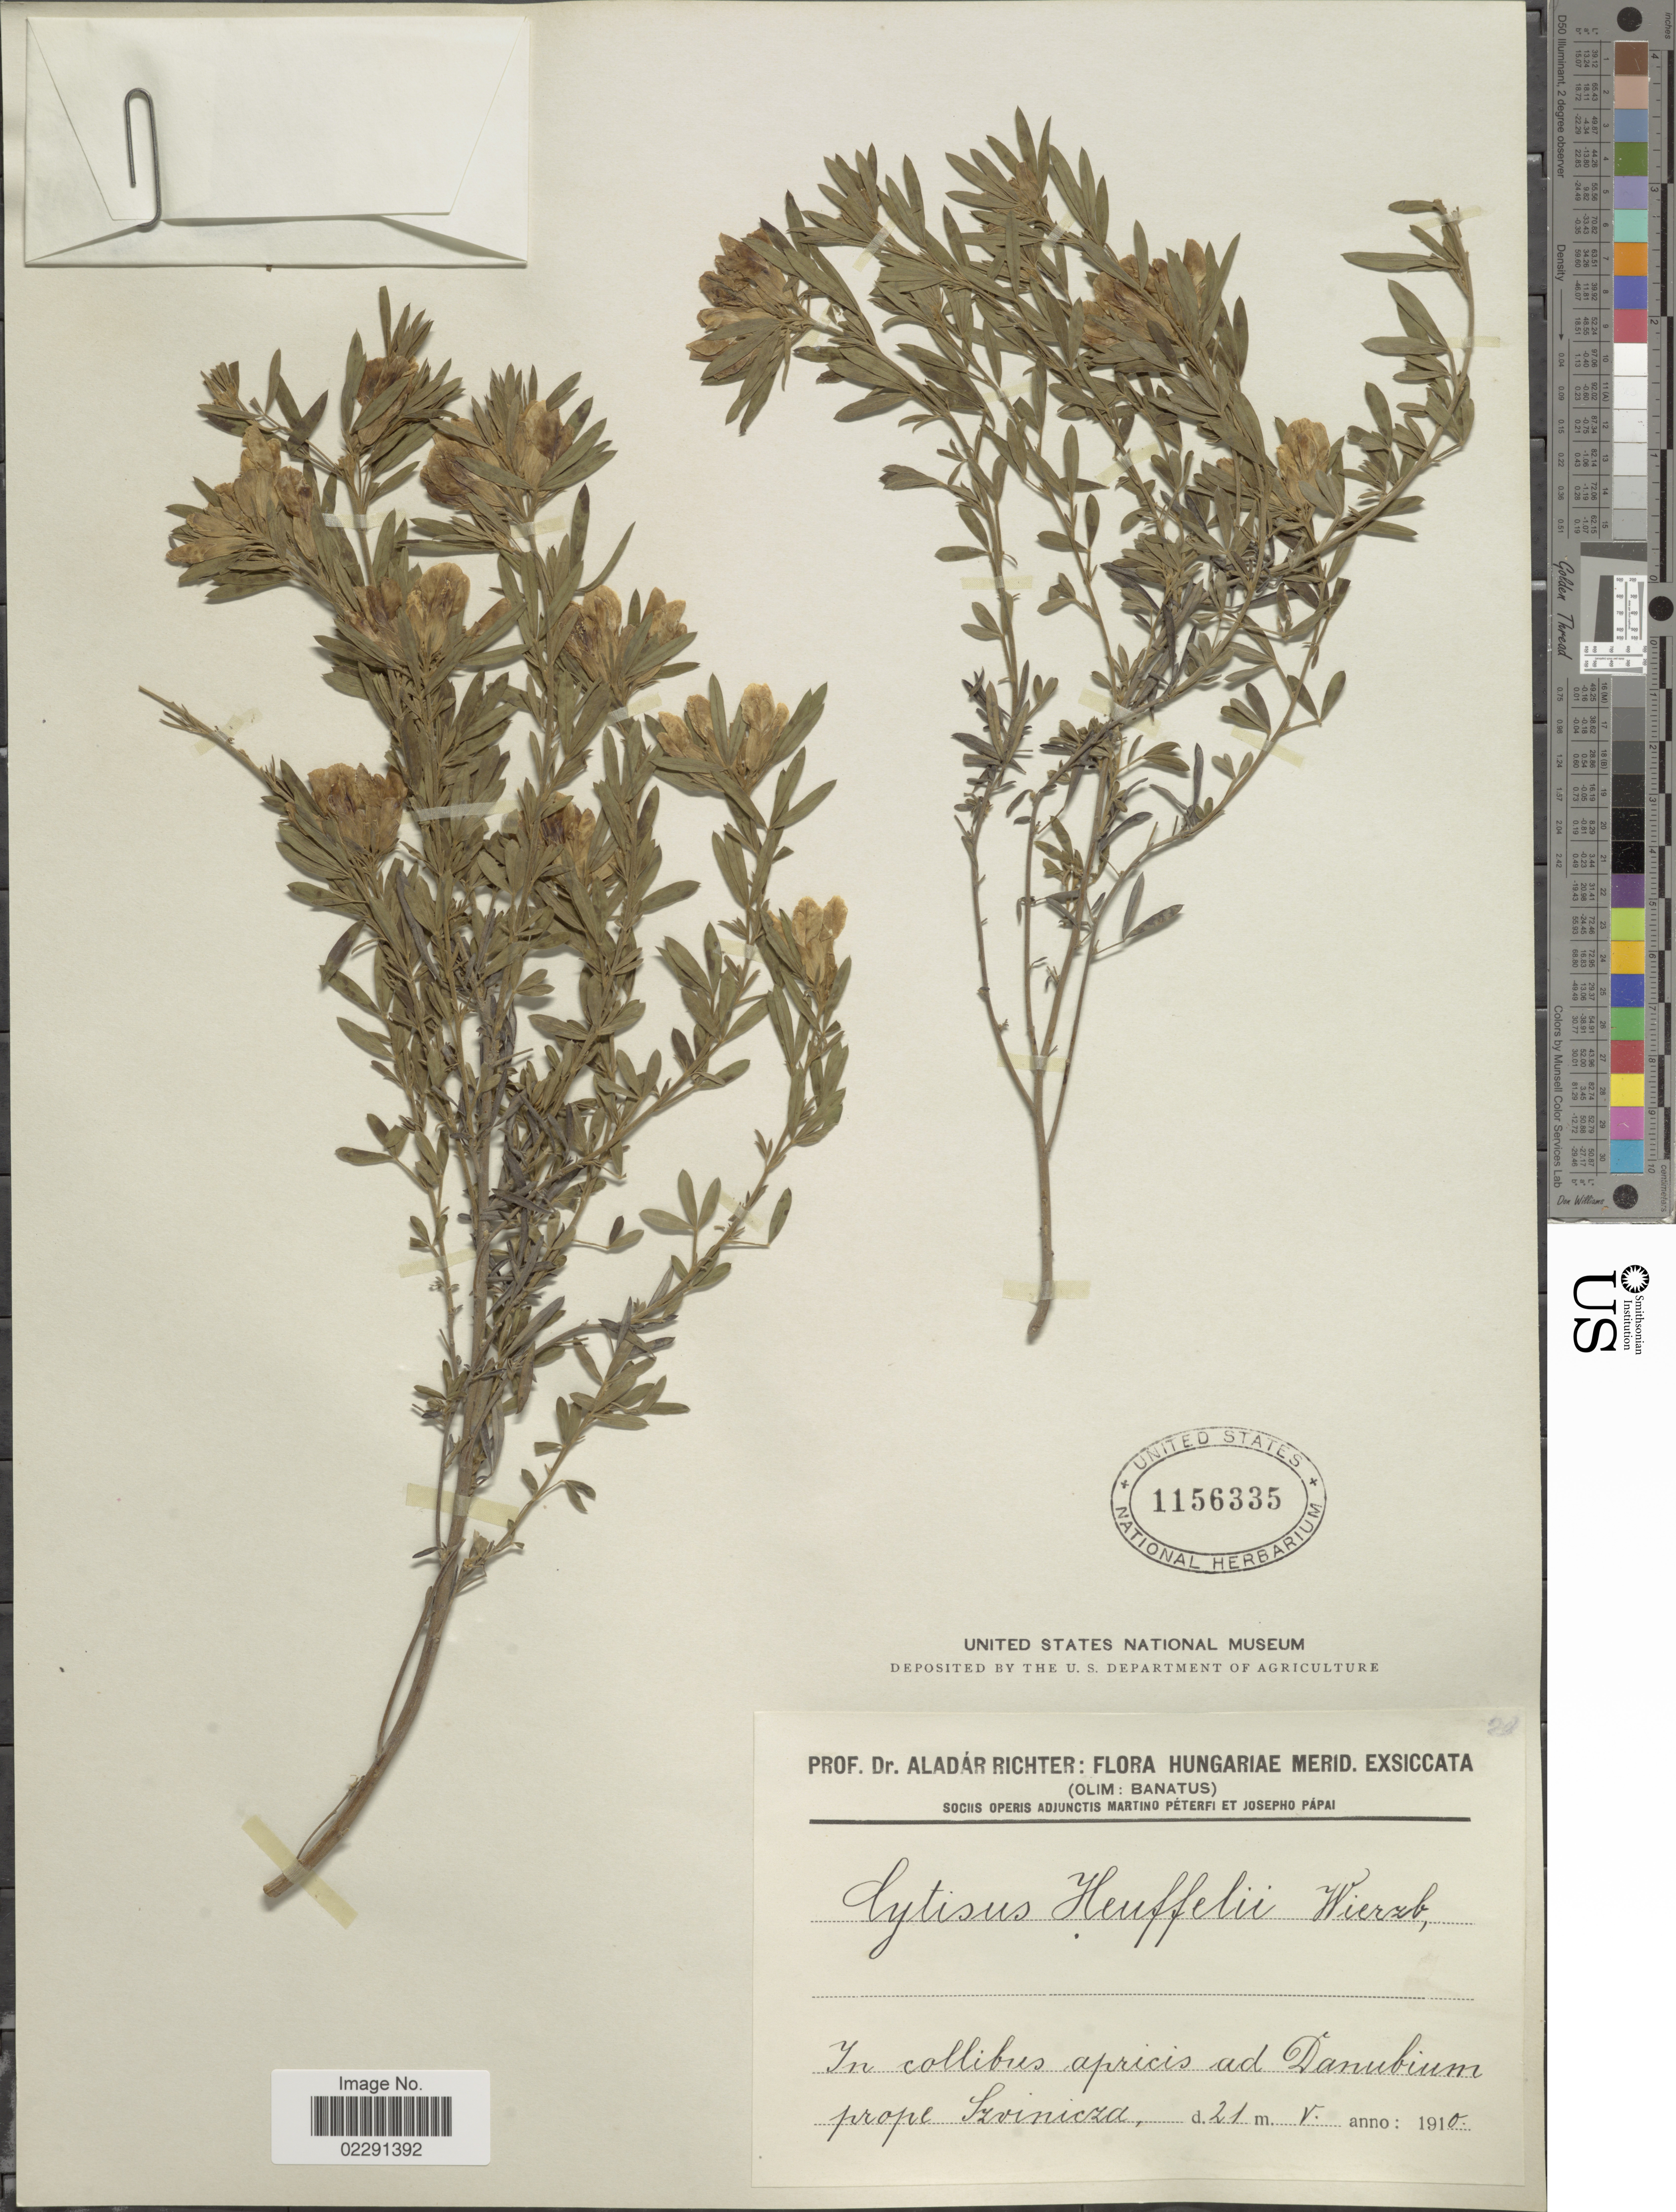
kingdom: Plantae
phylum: Tracheophyta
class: Magnoliopsida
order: Fabales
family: Fabaceae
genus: Cytisus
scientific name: Cytisus heuffelii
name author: Wierzb.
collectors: A. Richter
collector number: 20*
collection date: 1910-05-21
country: Hungary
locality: Hungariae merid, in collibus apricis ad Danubium prope Szvinicza.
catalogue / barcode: US 1156335